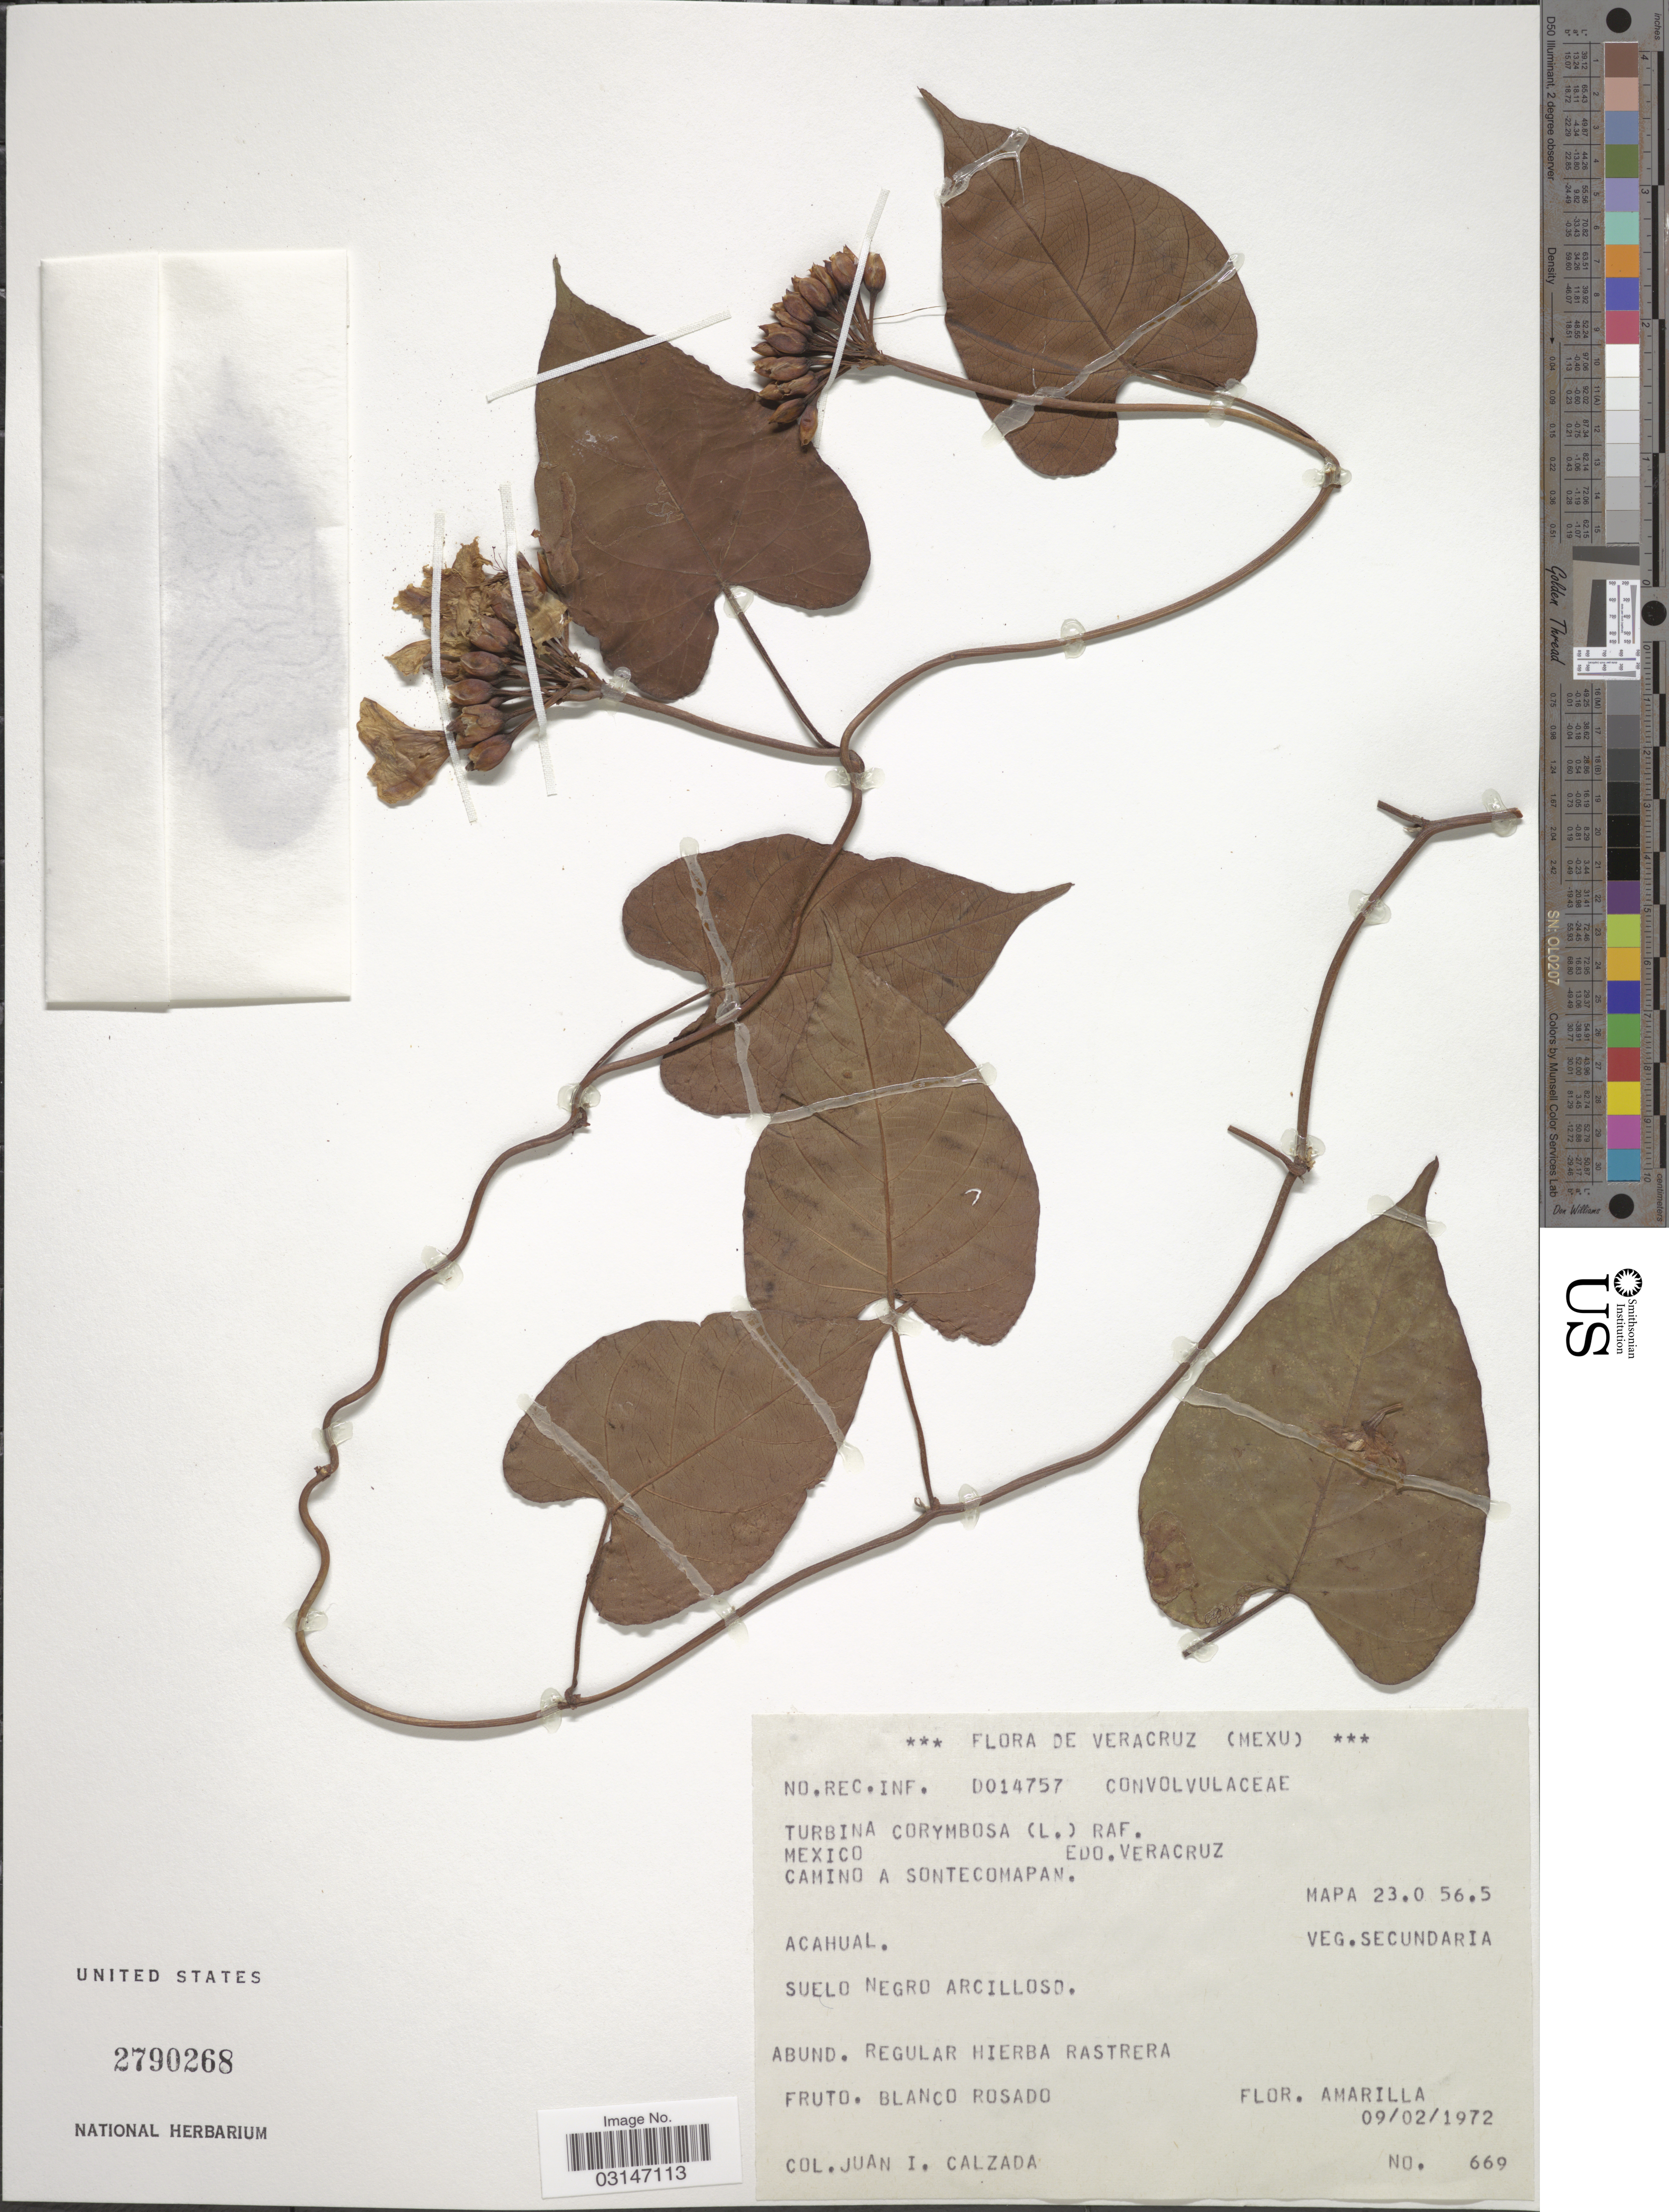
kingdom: Plantae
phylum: Tracheophyta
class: Magnoliopsida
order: Solanales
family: Convolvulaceae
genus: Camonea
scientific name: Camonea umbellata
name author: (L.) A. R. Simões & Staples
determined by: Strong, Mark T., (BOT), Smithsonian Institution - National Museum of Natural History (UNITED STATES)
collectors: J. I. Calzada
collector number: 669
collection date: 1972-02-09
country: Mexico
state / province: Veracruz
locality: Veracruz, Camino A Sontecomapan, Acahual, Mapa 23.0 56.5.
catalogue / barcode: US 2790268